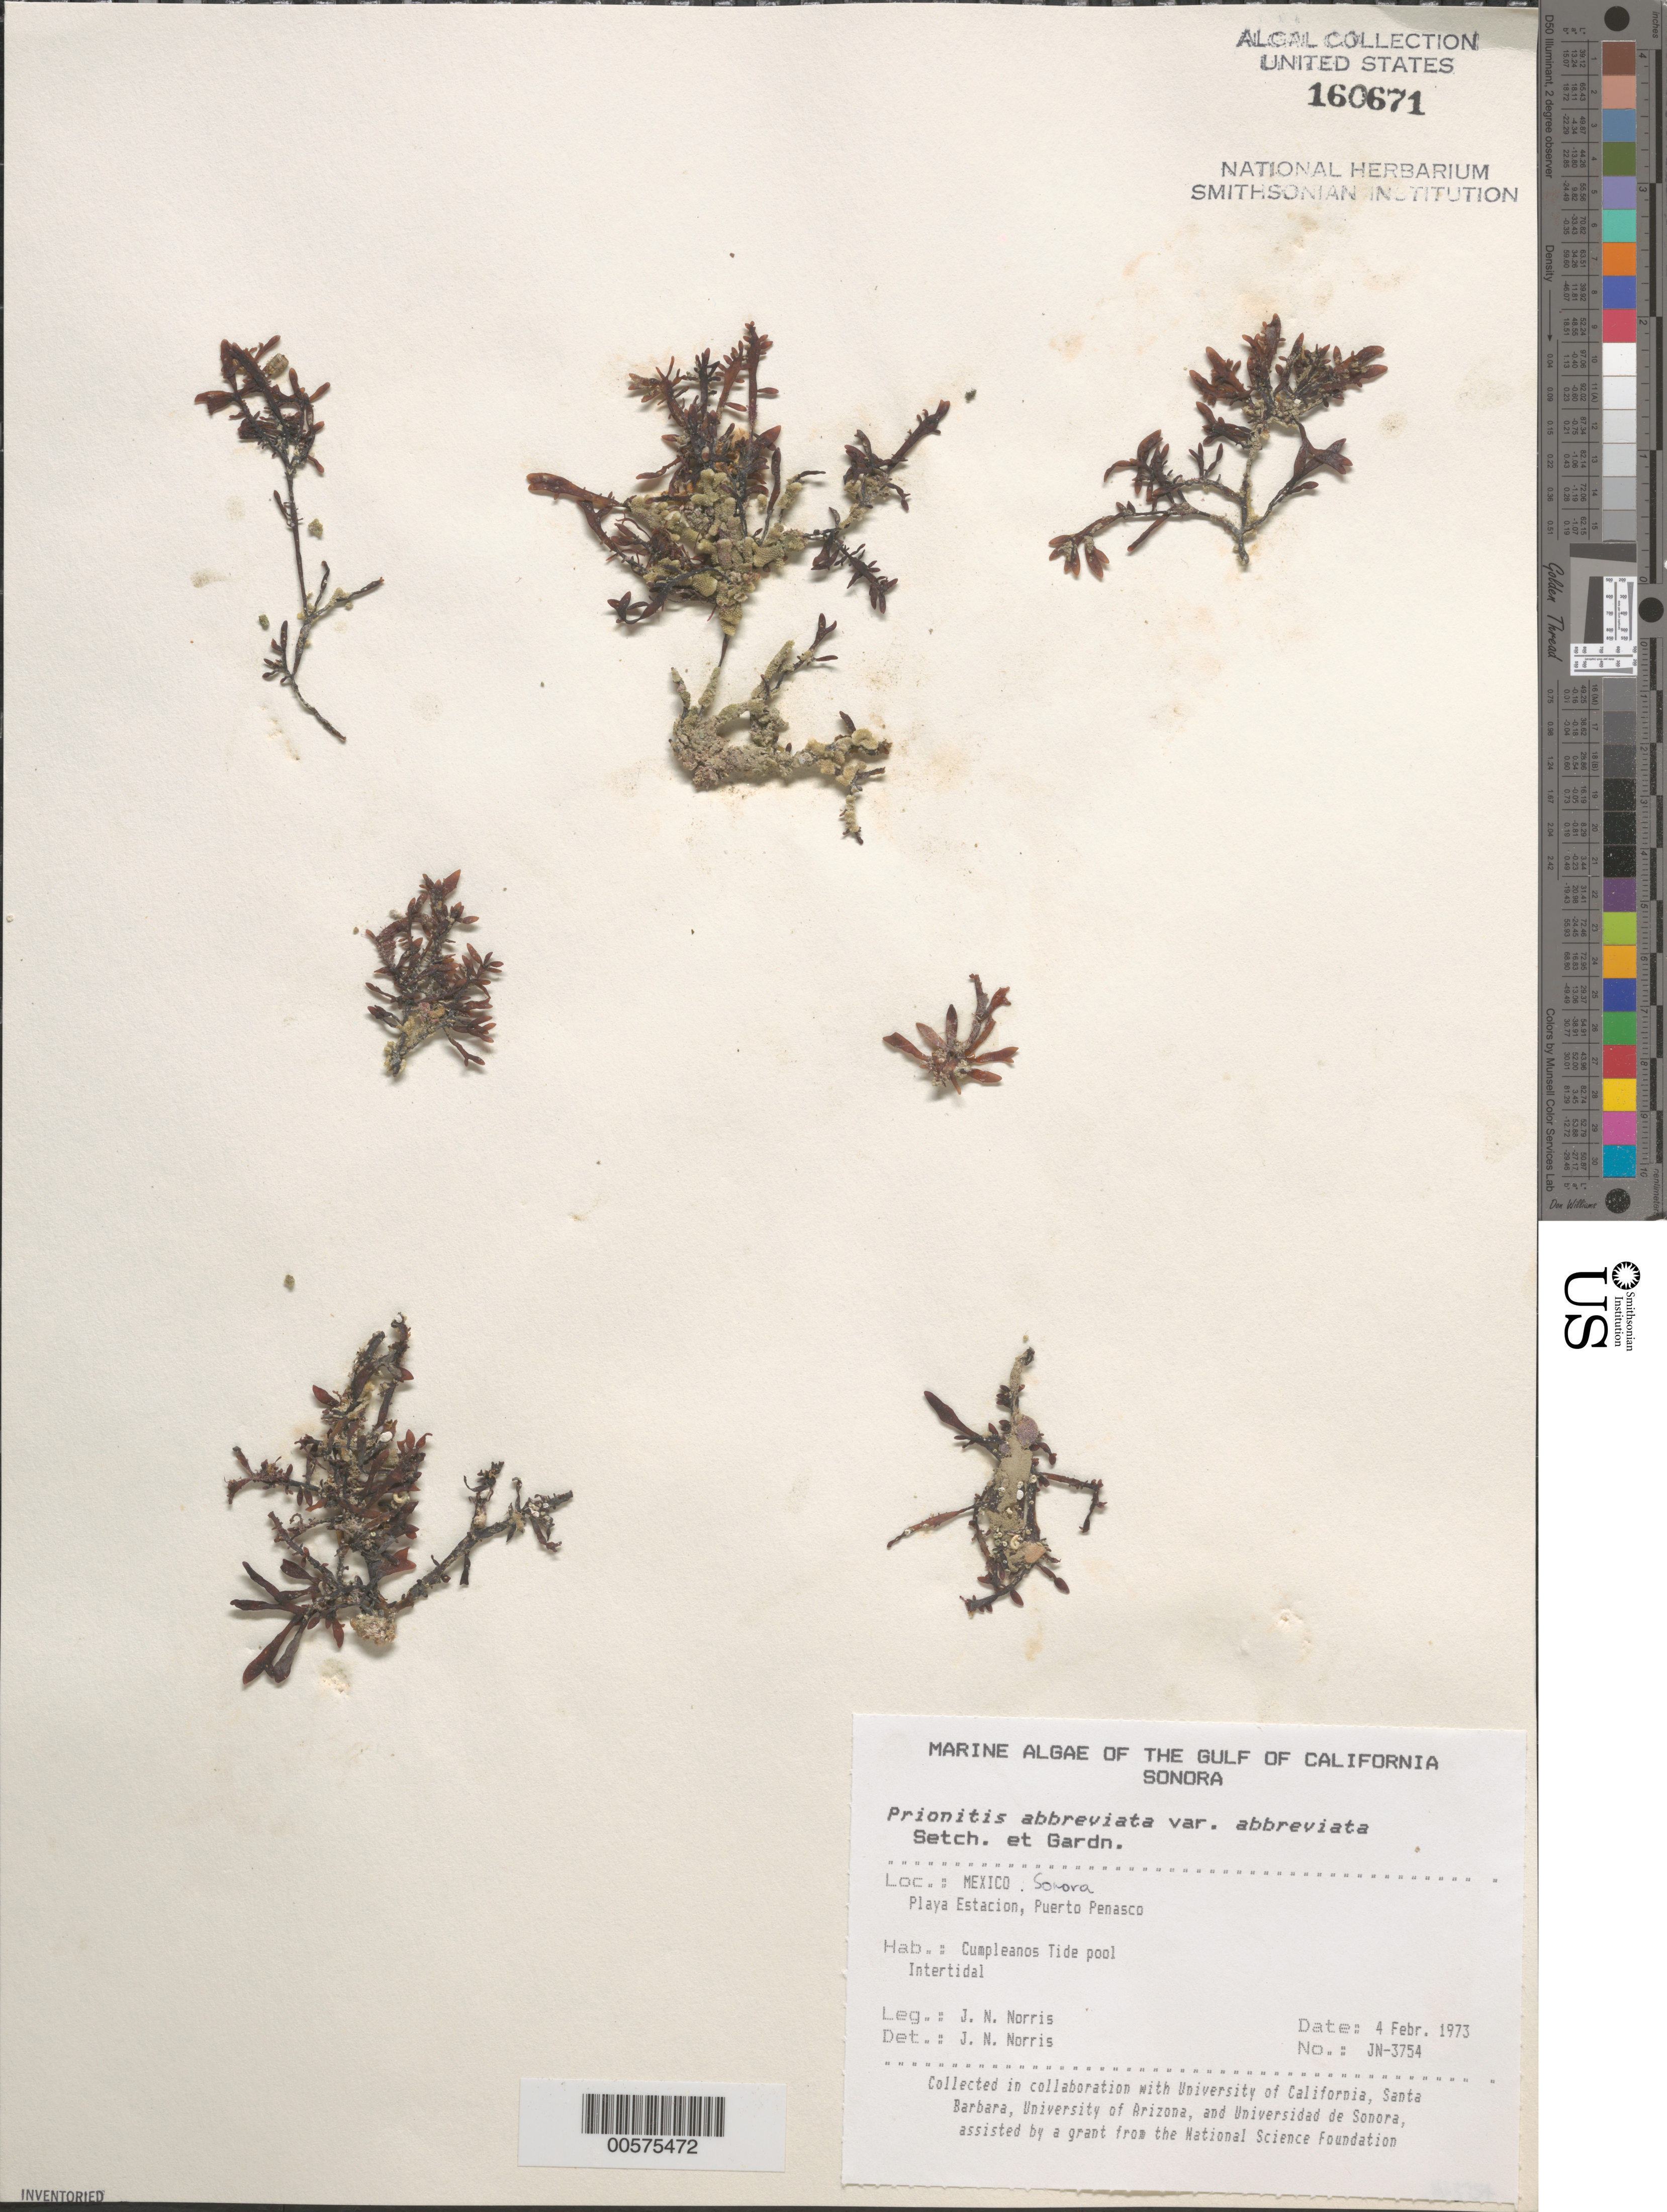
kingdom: Plantae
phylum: Rhodophyta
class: Florideophyceae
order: Cryptonemiales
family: Cryptonemiaceae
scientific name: Prionitis abbreviata var. abbreviata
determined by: Norris, James N.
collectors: J. N. Norris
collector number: JN-3754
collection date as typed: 04 Feb 1973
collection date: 1973-02-04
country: Mexico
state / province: Sonora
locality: Playa Estacion, Puerto Penasco, Cumpleanos tide pool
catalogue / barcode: US 160671